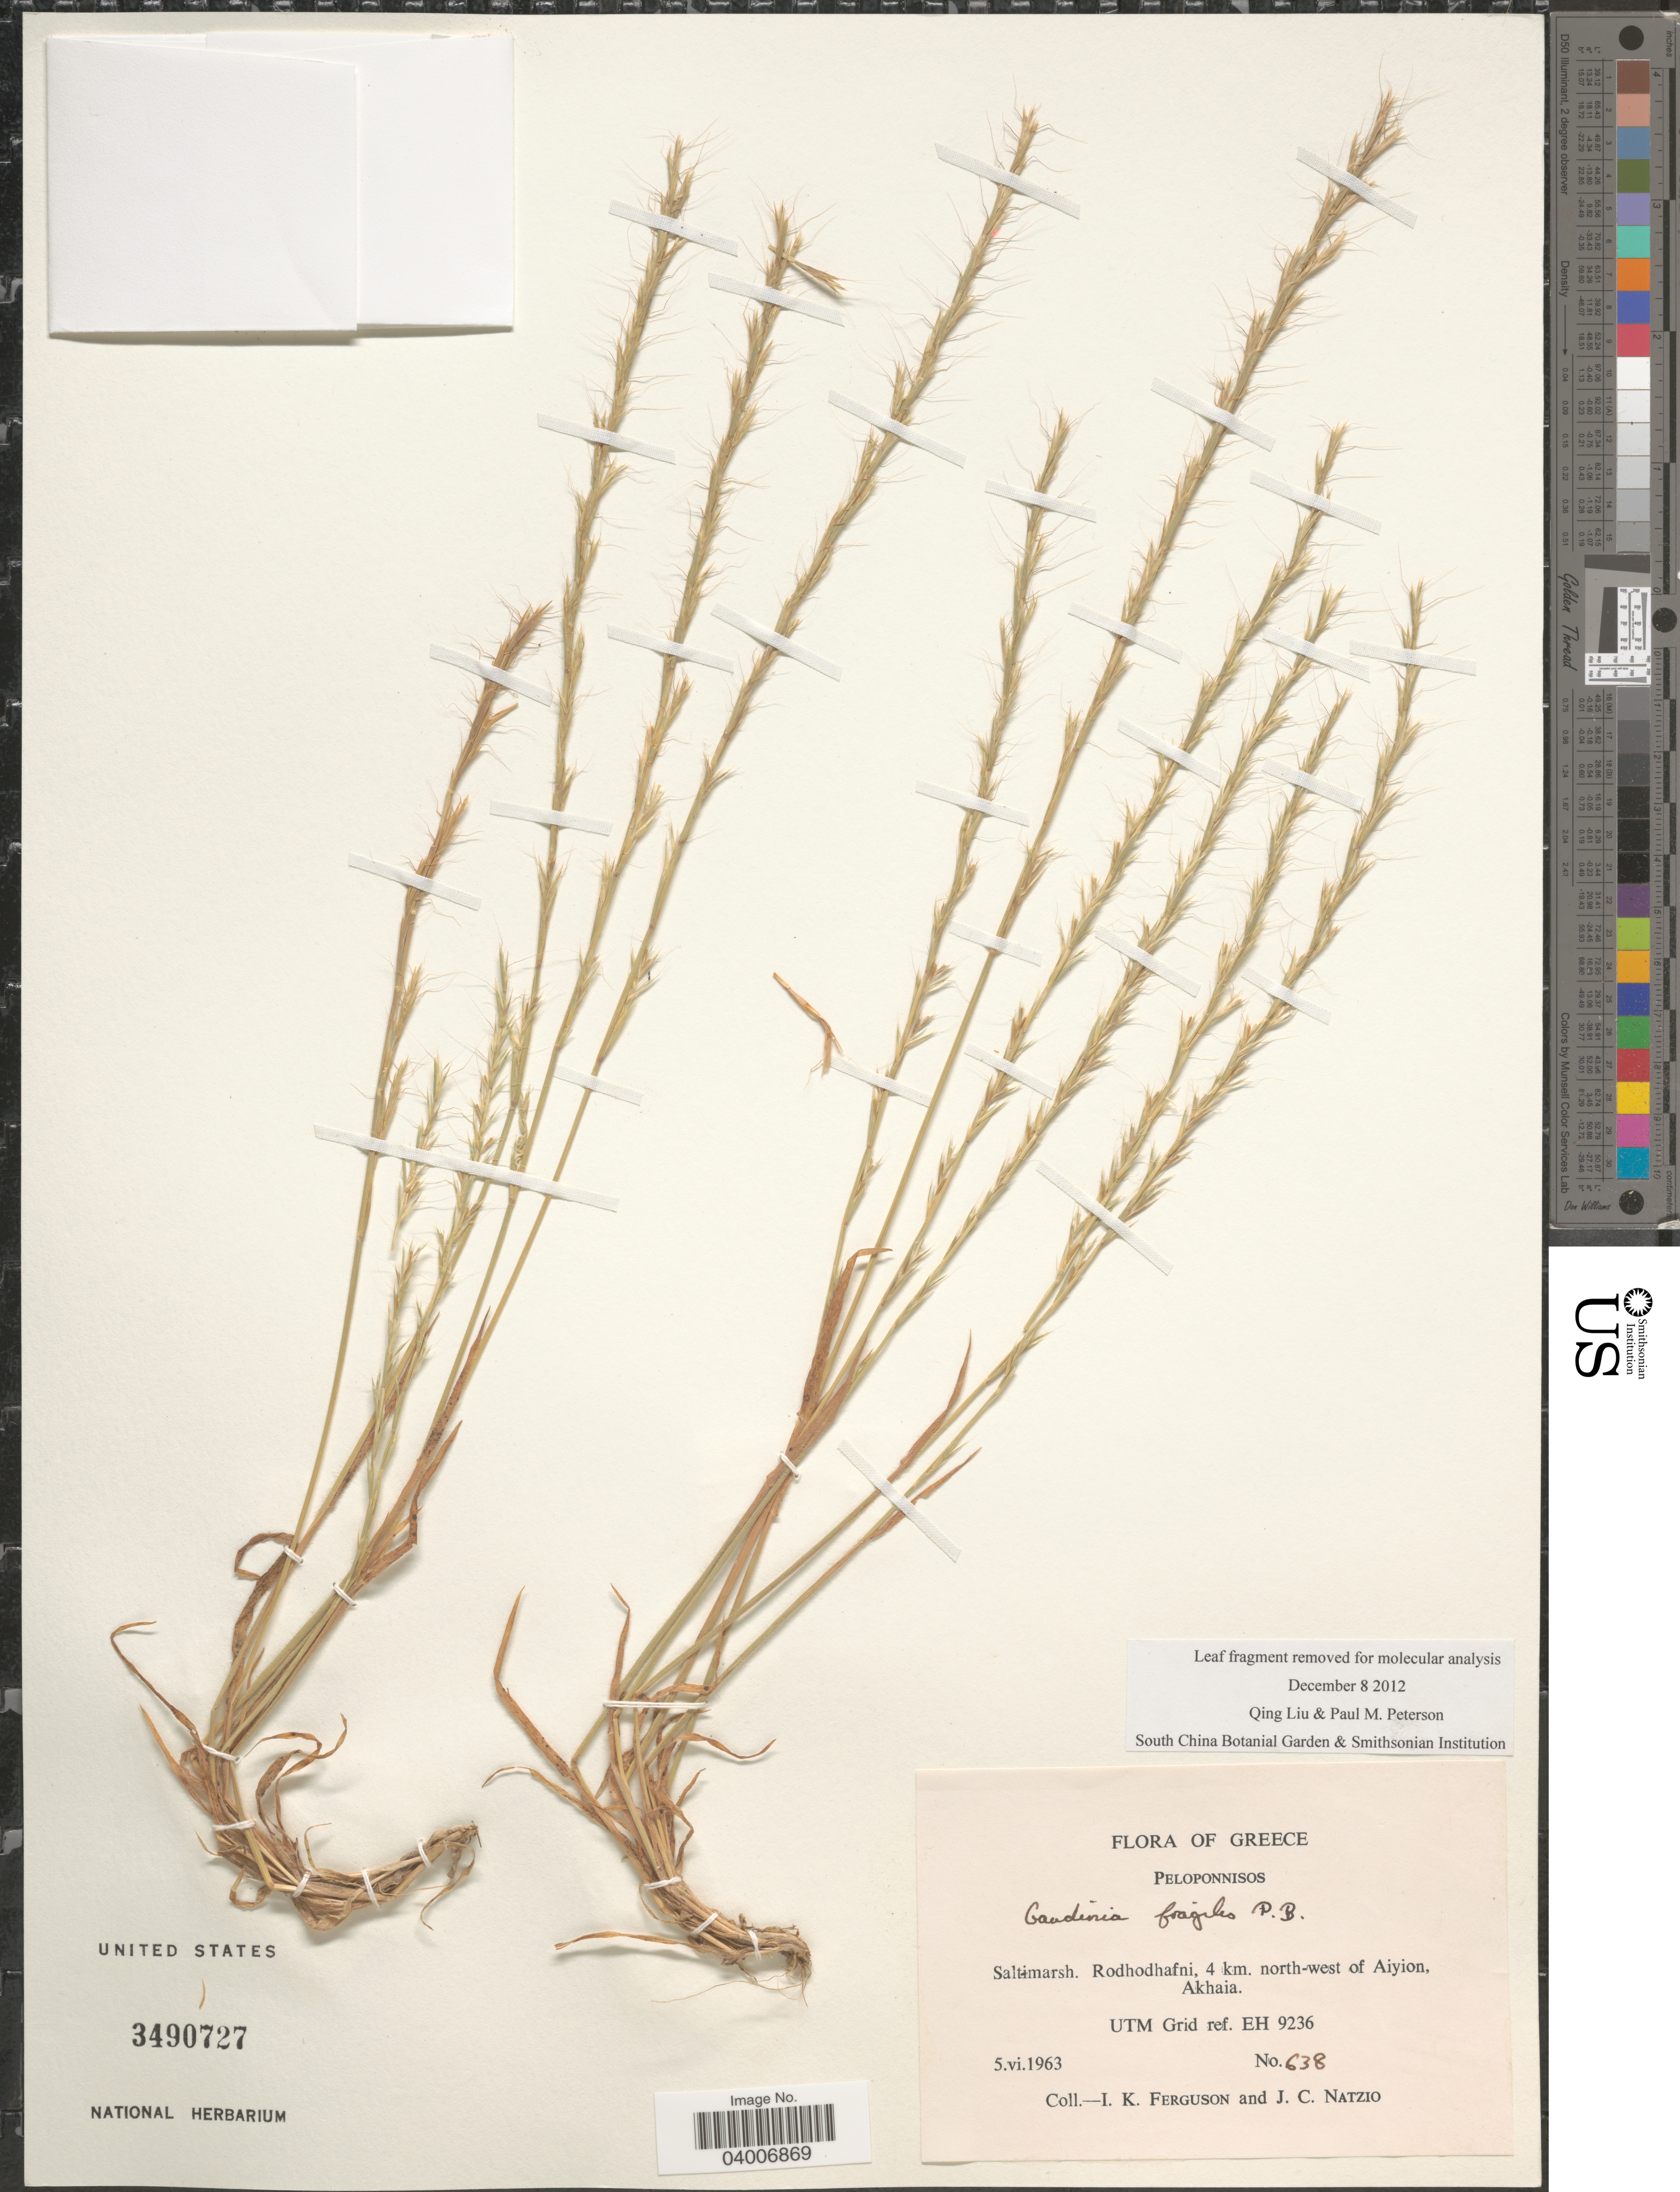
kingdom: Plantae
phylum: Tracheophyta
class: Liliopsida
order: Poales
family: Poaceae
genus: Gaudinia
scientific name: Gaudinia fragilis var. fragilis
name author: (L.) P. Beauv.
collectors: I. K. Ferguson & J. Natzio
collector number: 638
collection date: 1963-06-05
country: Greece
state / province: Peloponnese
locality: Peloponnisos. Saltimarsh. Rodhodhafni, 4 km. north-west of Aiyion, Akhaia. UTM Grid ref. EH 9236.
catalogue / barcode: US 3490727